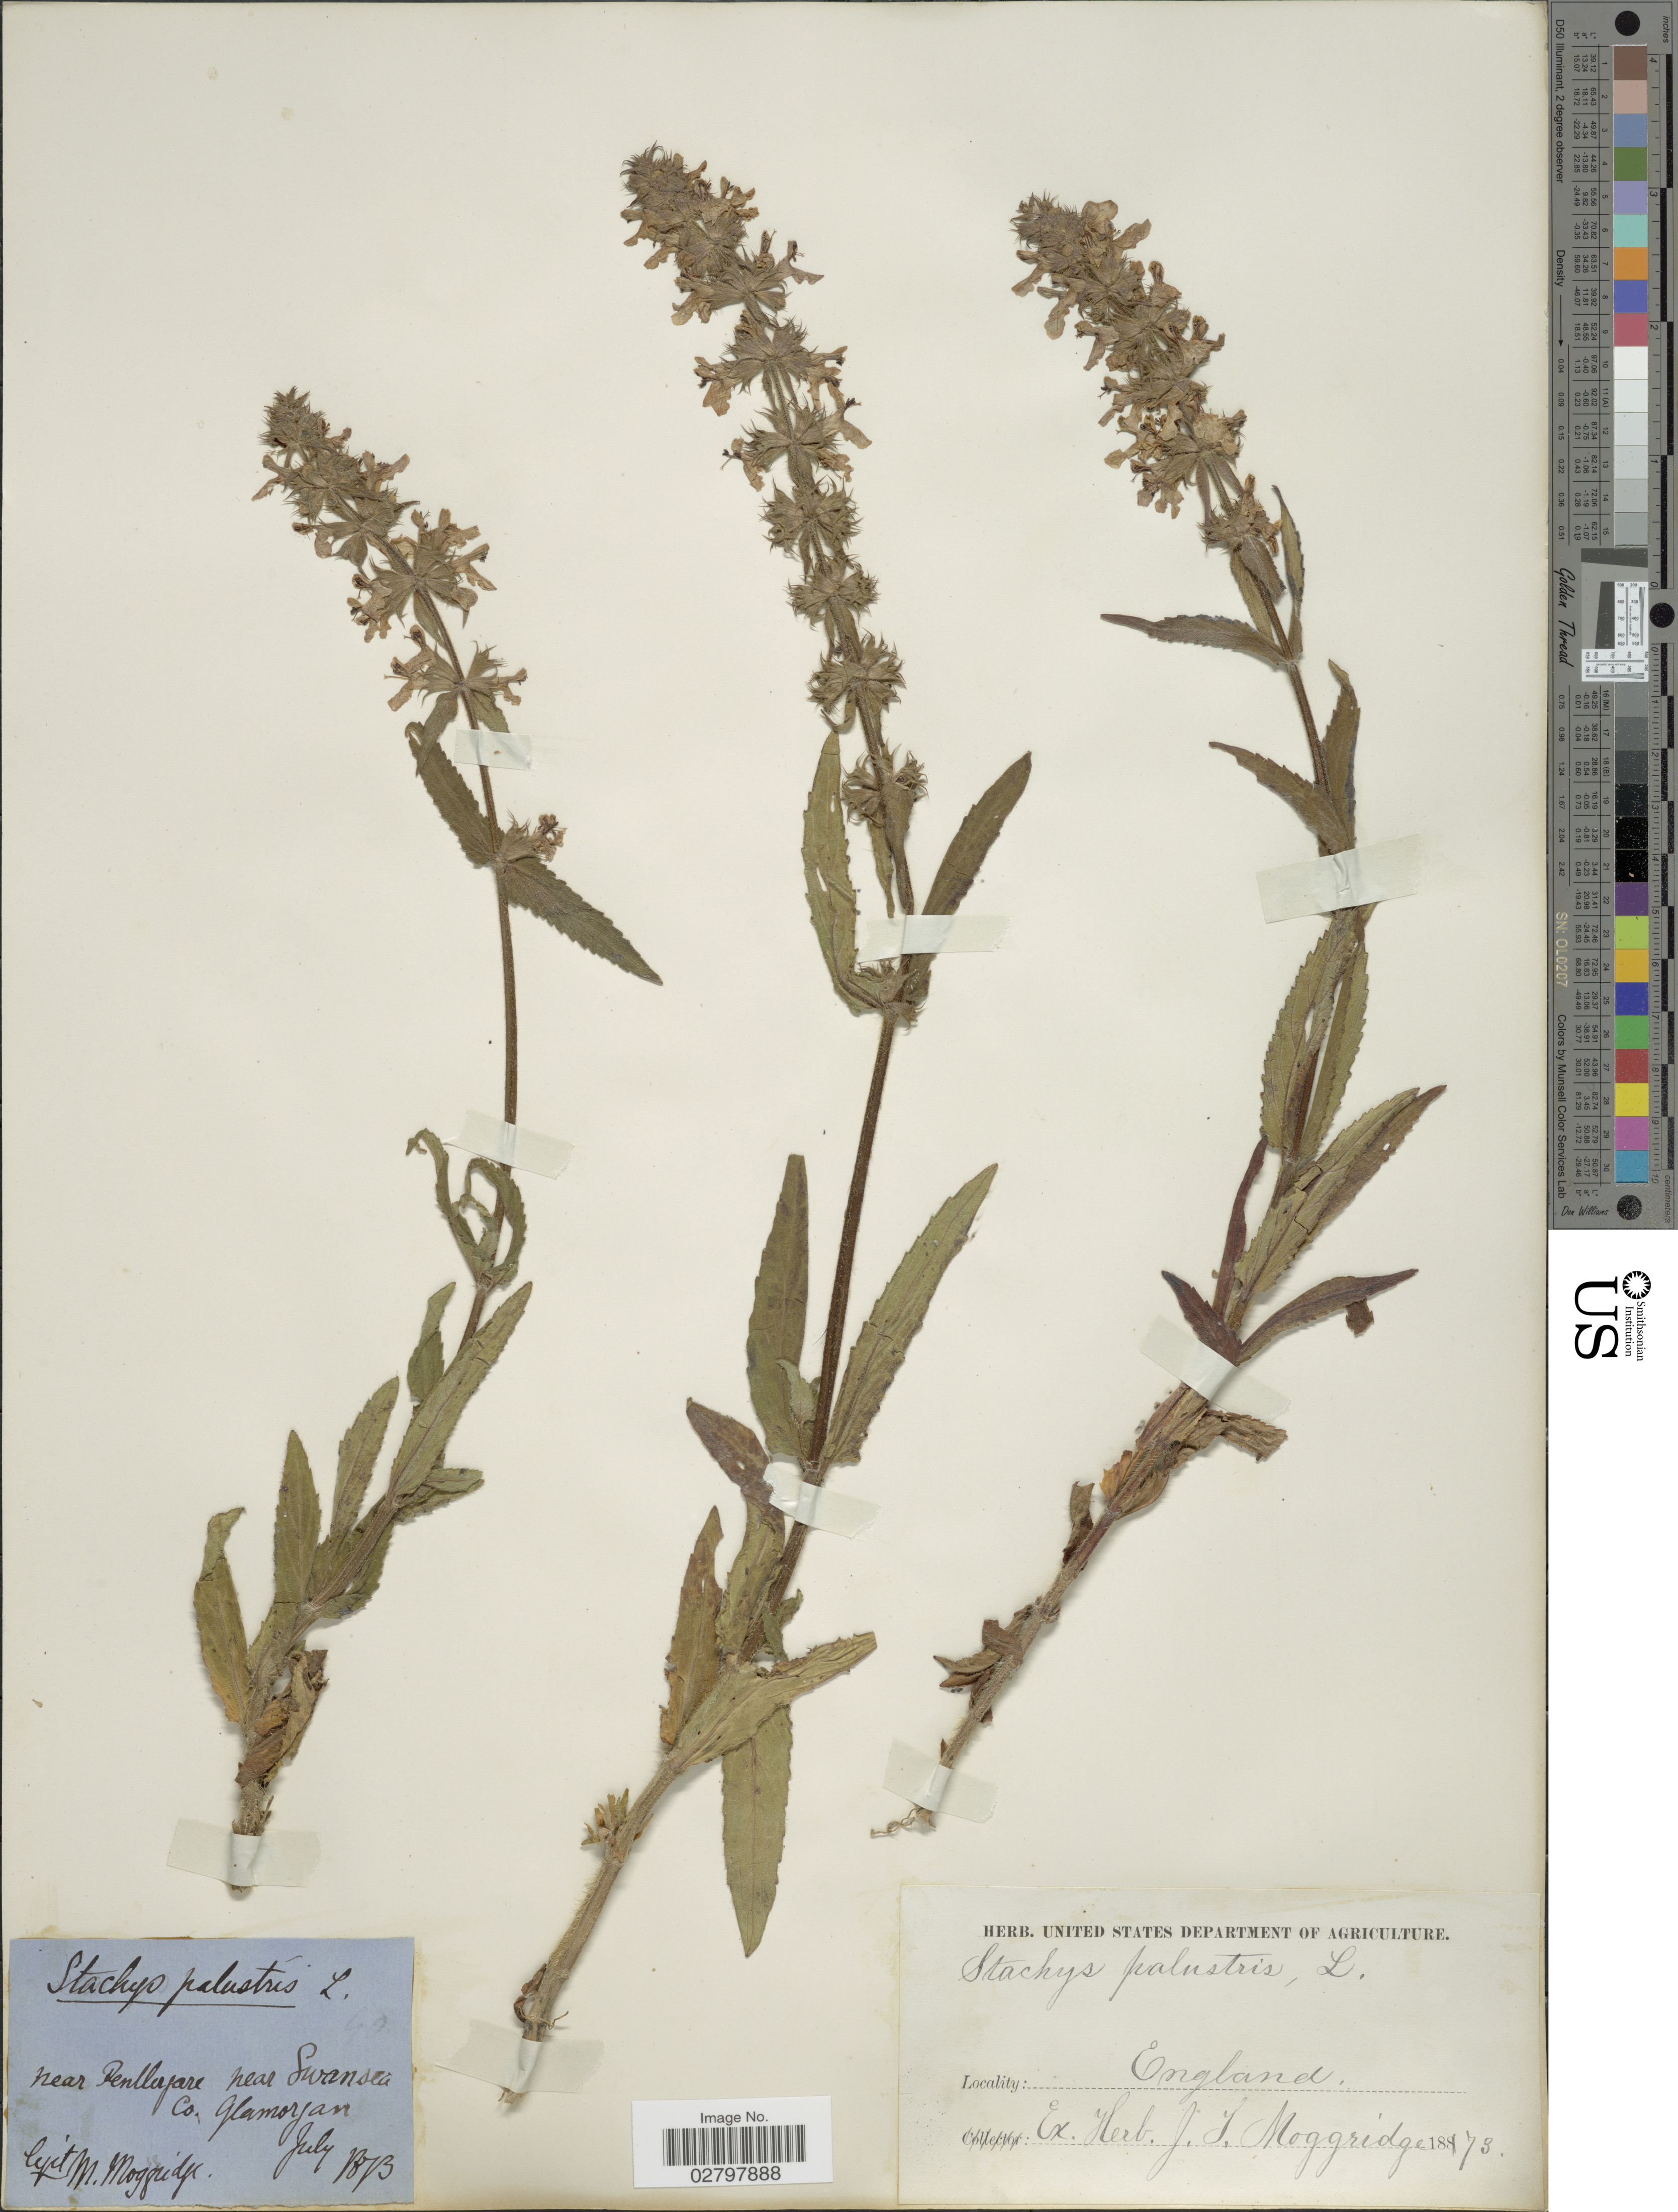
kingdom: Plantae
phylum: Tracheophyta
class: Magnoliopsida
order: Lamiales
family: Lamiaceae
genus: Stachys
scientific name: Stachys palustris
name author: L.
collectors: M. Moggridge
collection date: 1873-07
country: United Kingdom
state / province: Wales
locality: Near Penllergare near Swansea Co., Glamorgan